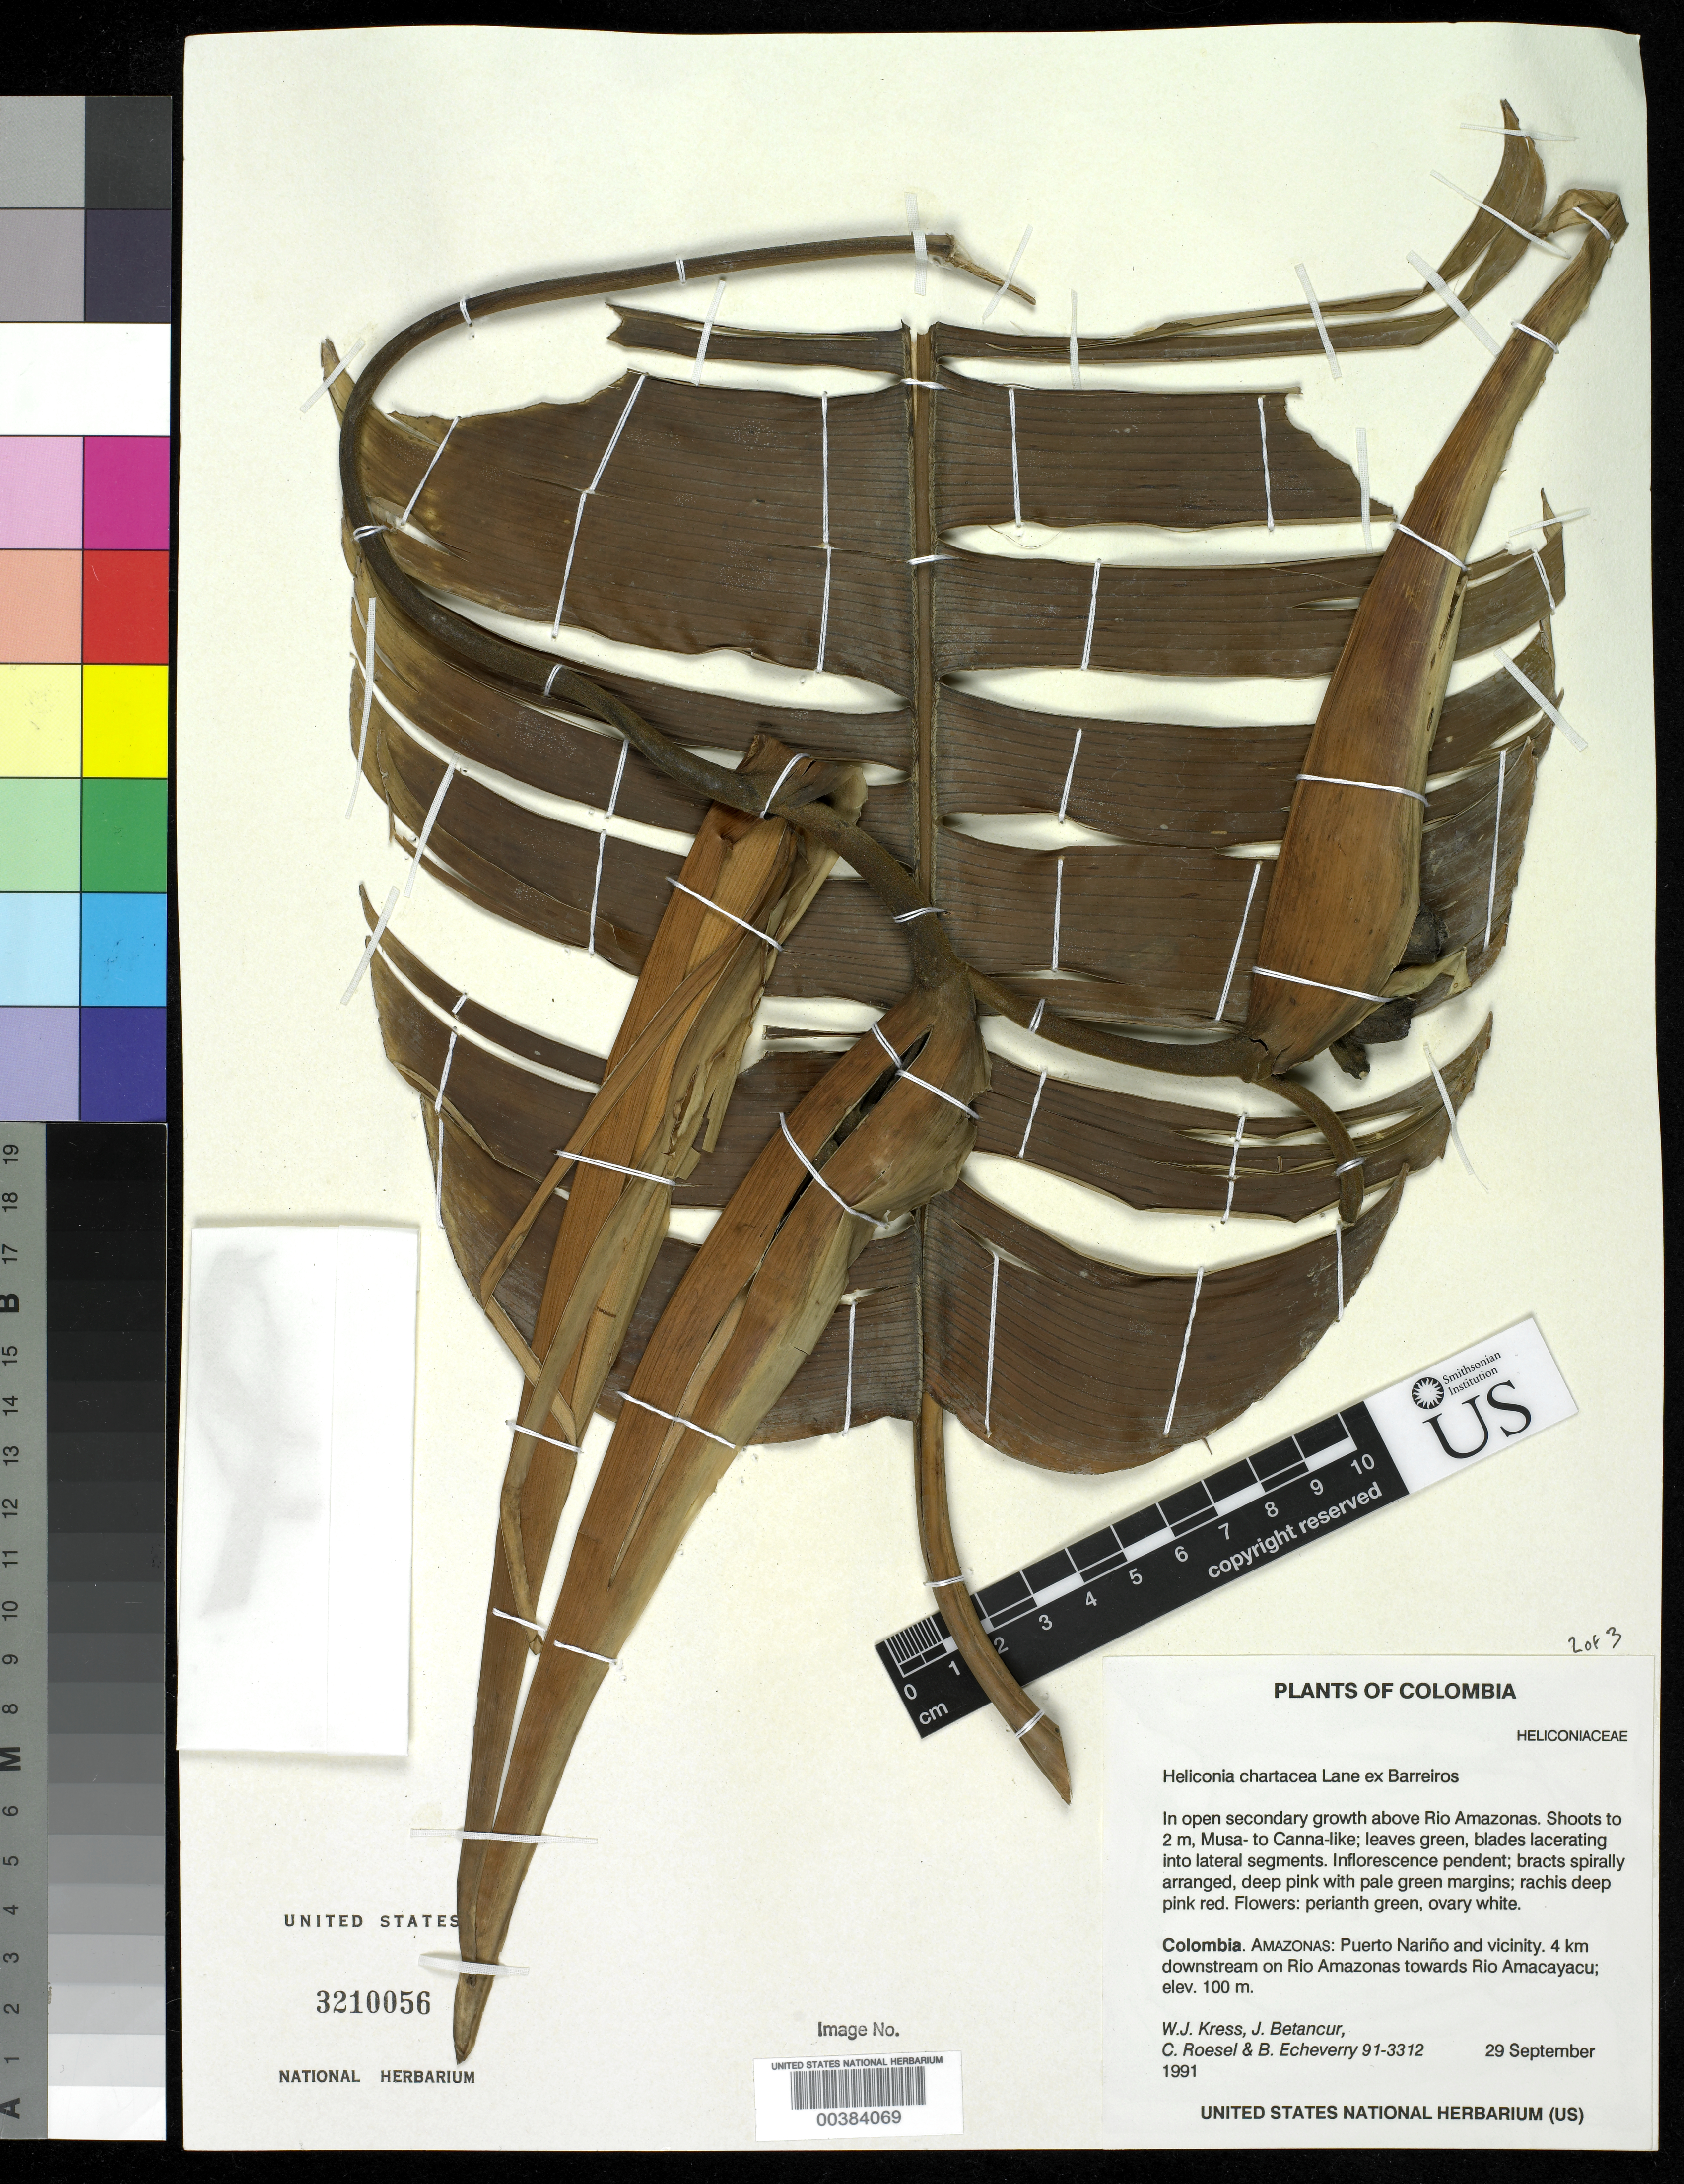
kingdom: Plantae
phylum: Tracheophyta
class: Liliopsida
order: Zingiberales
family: Heliconiaceae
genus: Heliconia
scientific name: Heliconia chartacea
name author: Lane ex Barreiros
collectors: W. J. Kress, J. C. Betancur, C. S. Roesel & B. Echeverry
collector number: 91-3312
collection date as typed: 29 Sep 1991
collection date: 1991-09-29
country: Colombia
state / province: Amazônas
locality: Puerto Narino and vicinity. downstream on Rio Amazonas towards Rio Amaca-Yacu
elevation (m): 100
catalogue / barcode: US 3210056